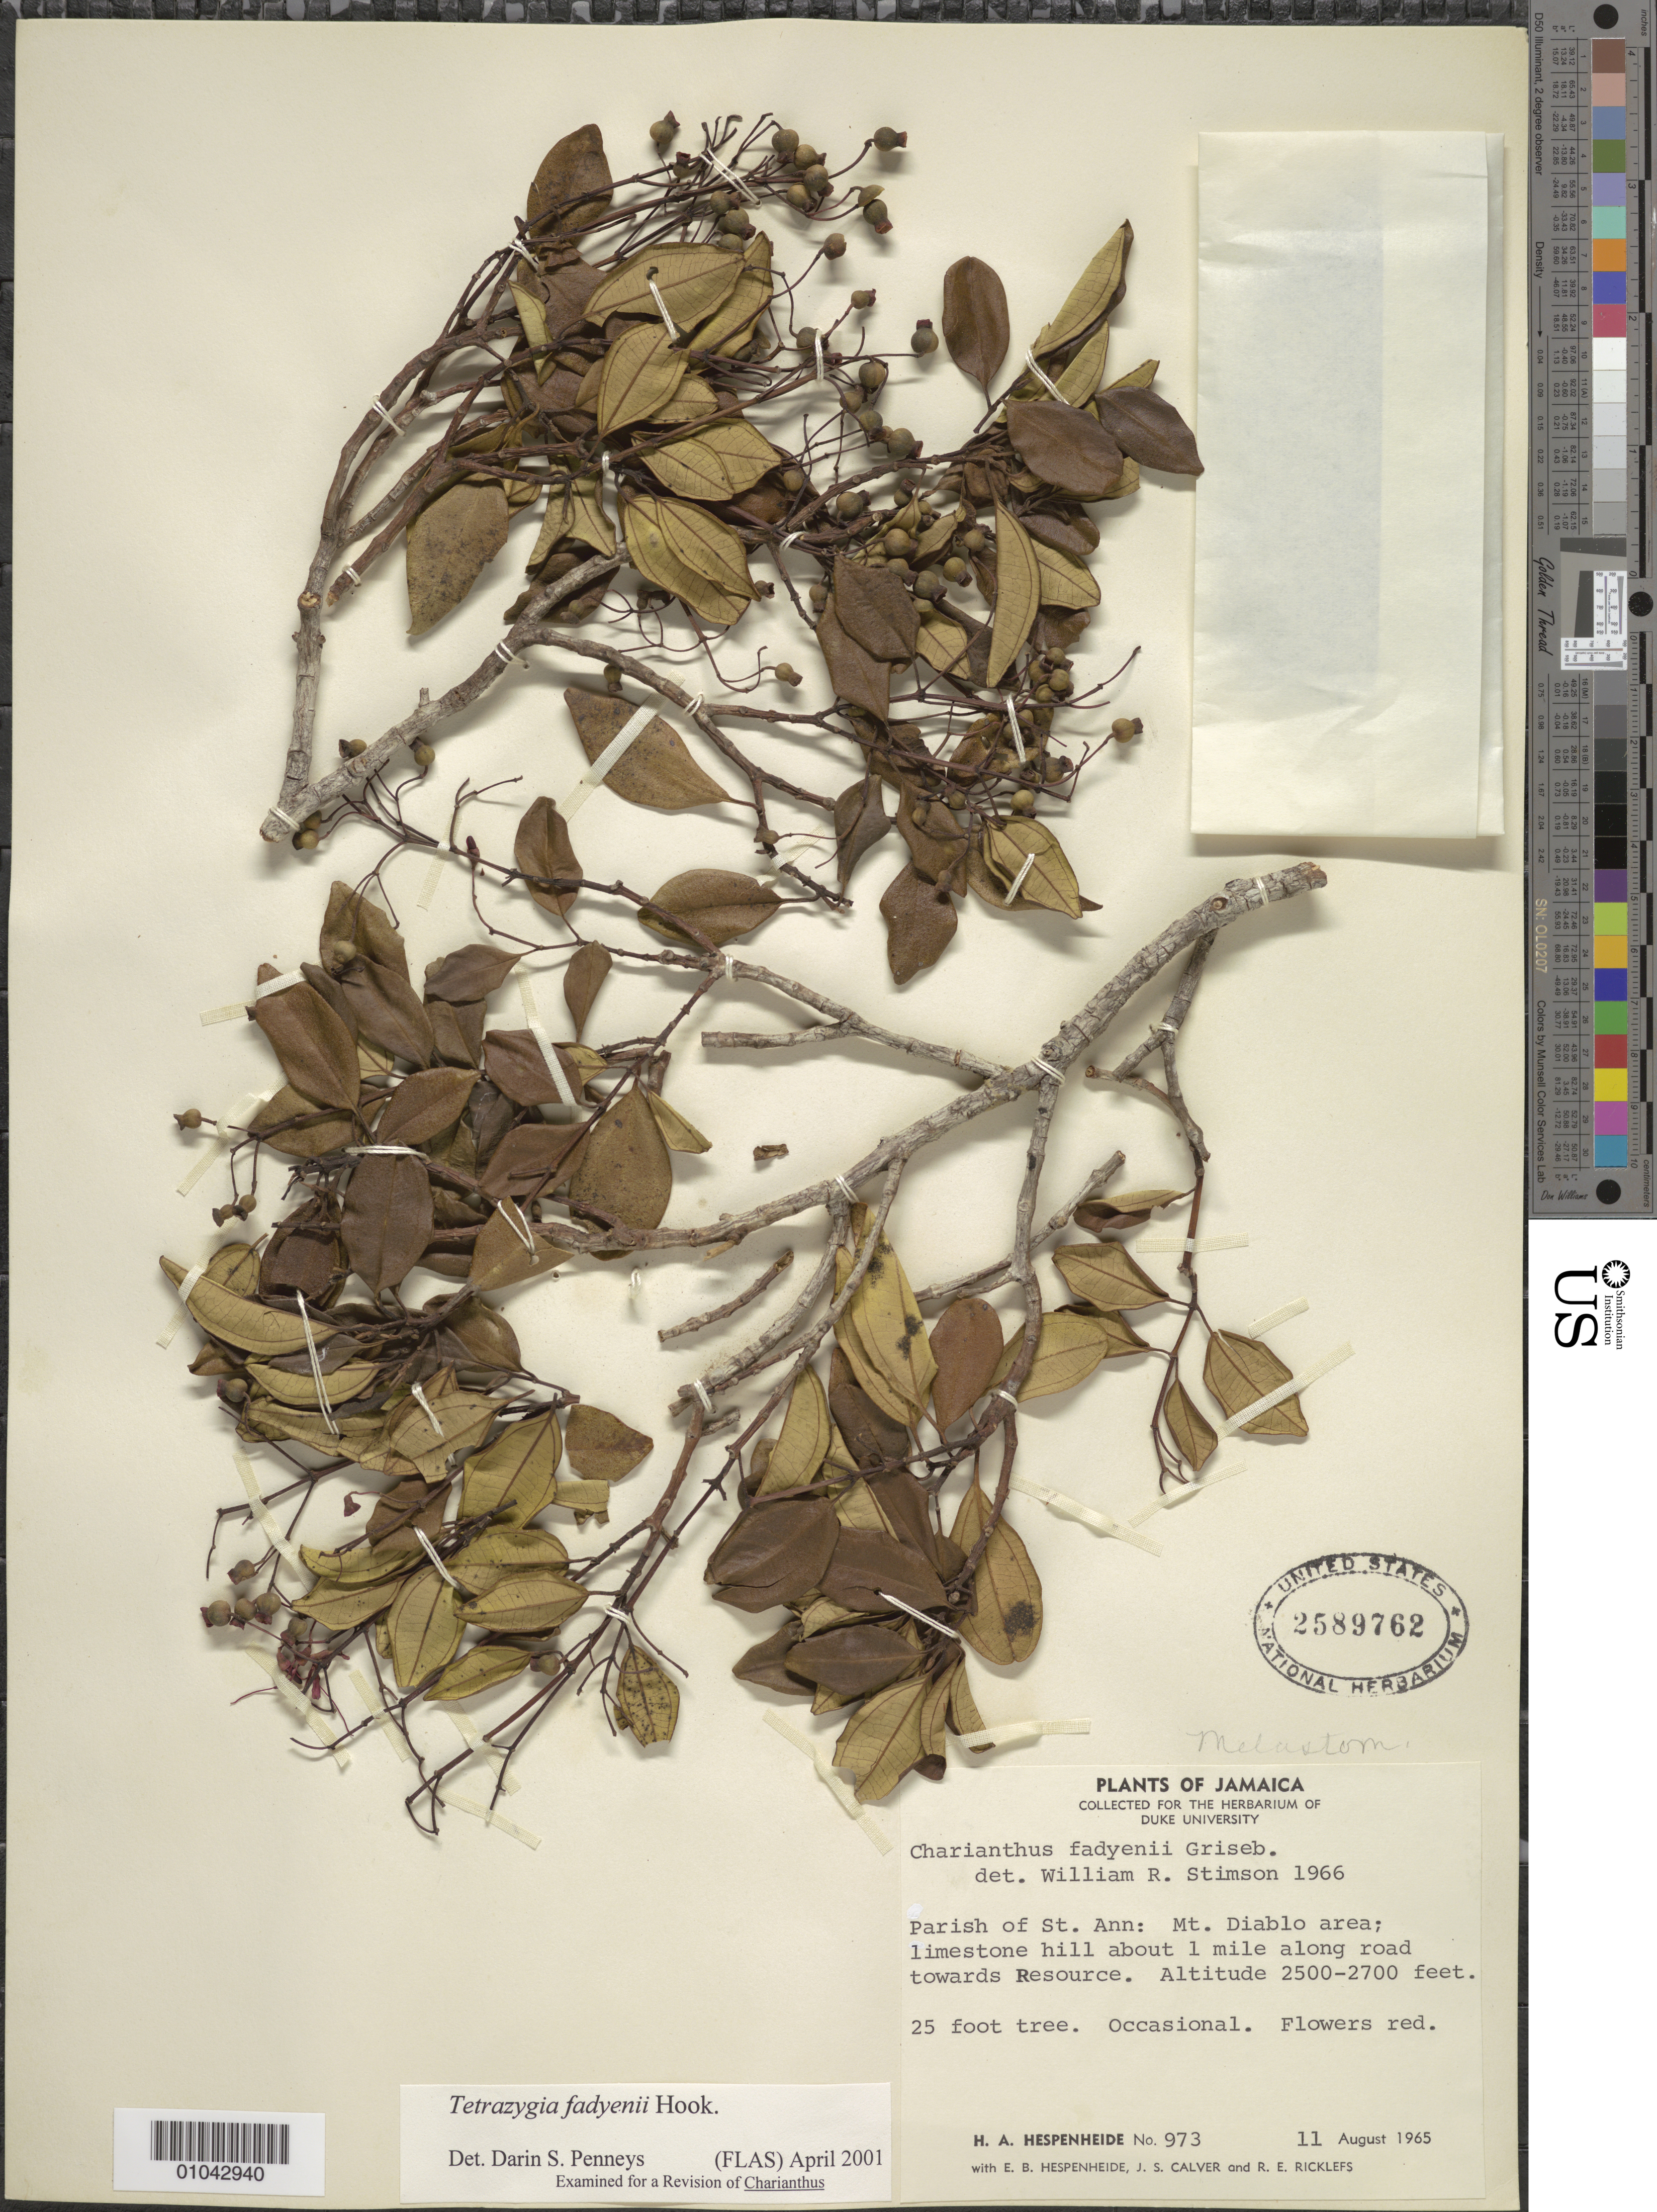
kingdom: Plantae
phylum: Tracheophyta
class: Magnoliopsida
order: Myrtales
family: Melastomataceae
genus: Tetrazygia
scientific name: Tetrazygia fadyenii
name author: Hook.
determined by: Penneys, D. S.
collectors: H. A. Hespenheide, E. Hespenheide, J. Calver & R. Ricklefs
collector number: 973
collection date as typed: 11 Aug 1965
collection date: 1965-08-11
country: Jamaica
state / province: Saint Ann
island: Jamaica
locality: Mt. Diablo area, about 1 mi along road towards Resource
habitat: Limestone hill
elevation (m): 762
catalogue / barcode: US 2589762